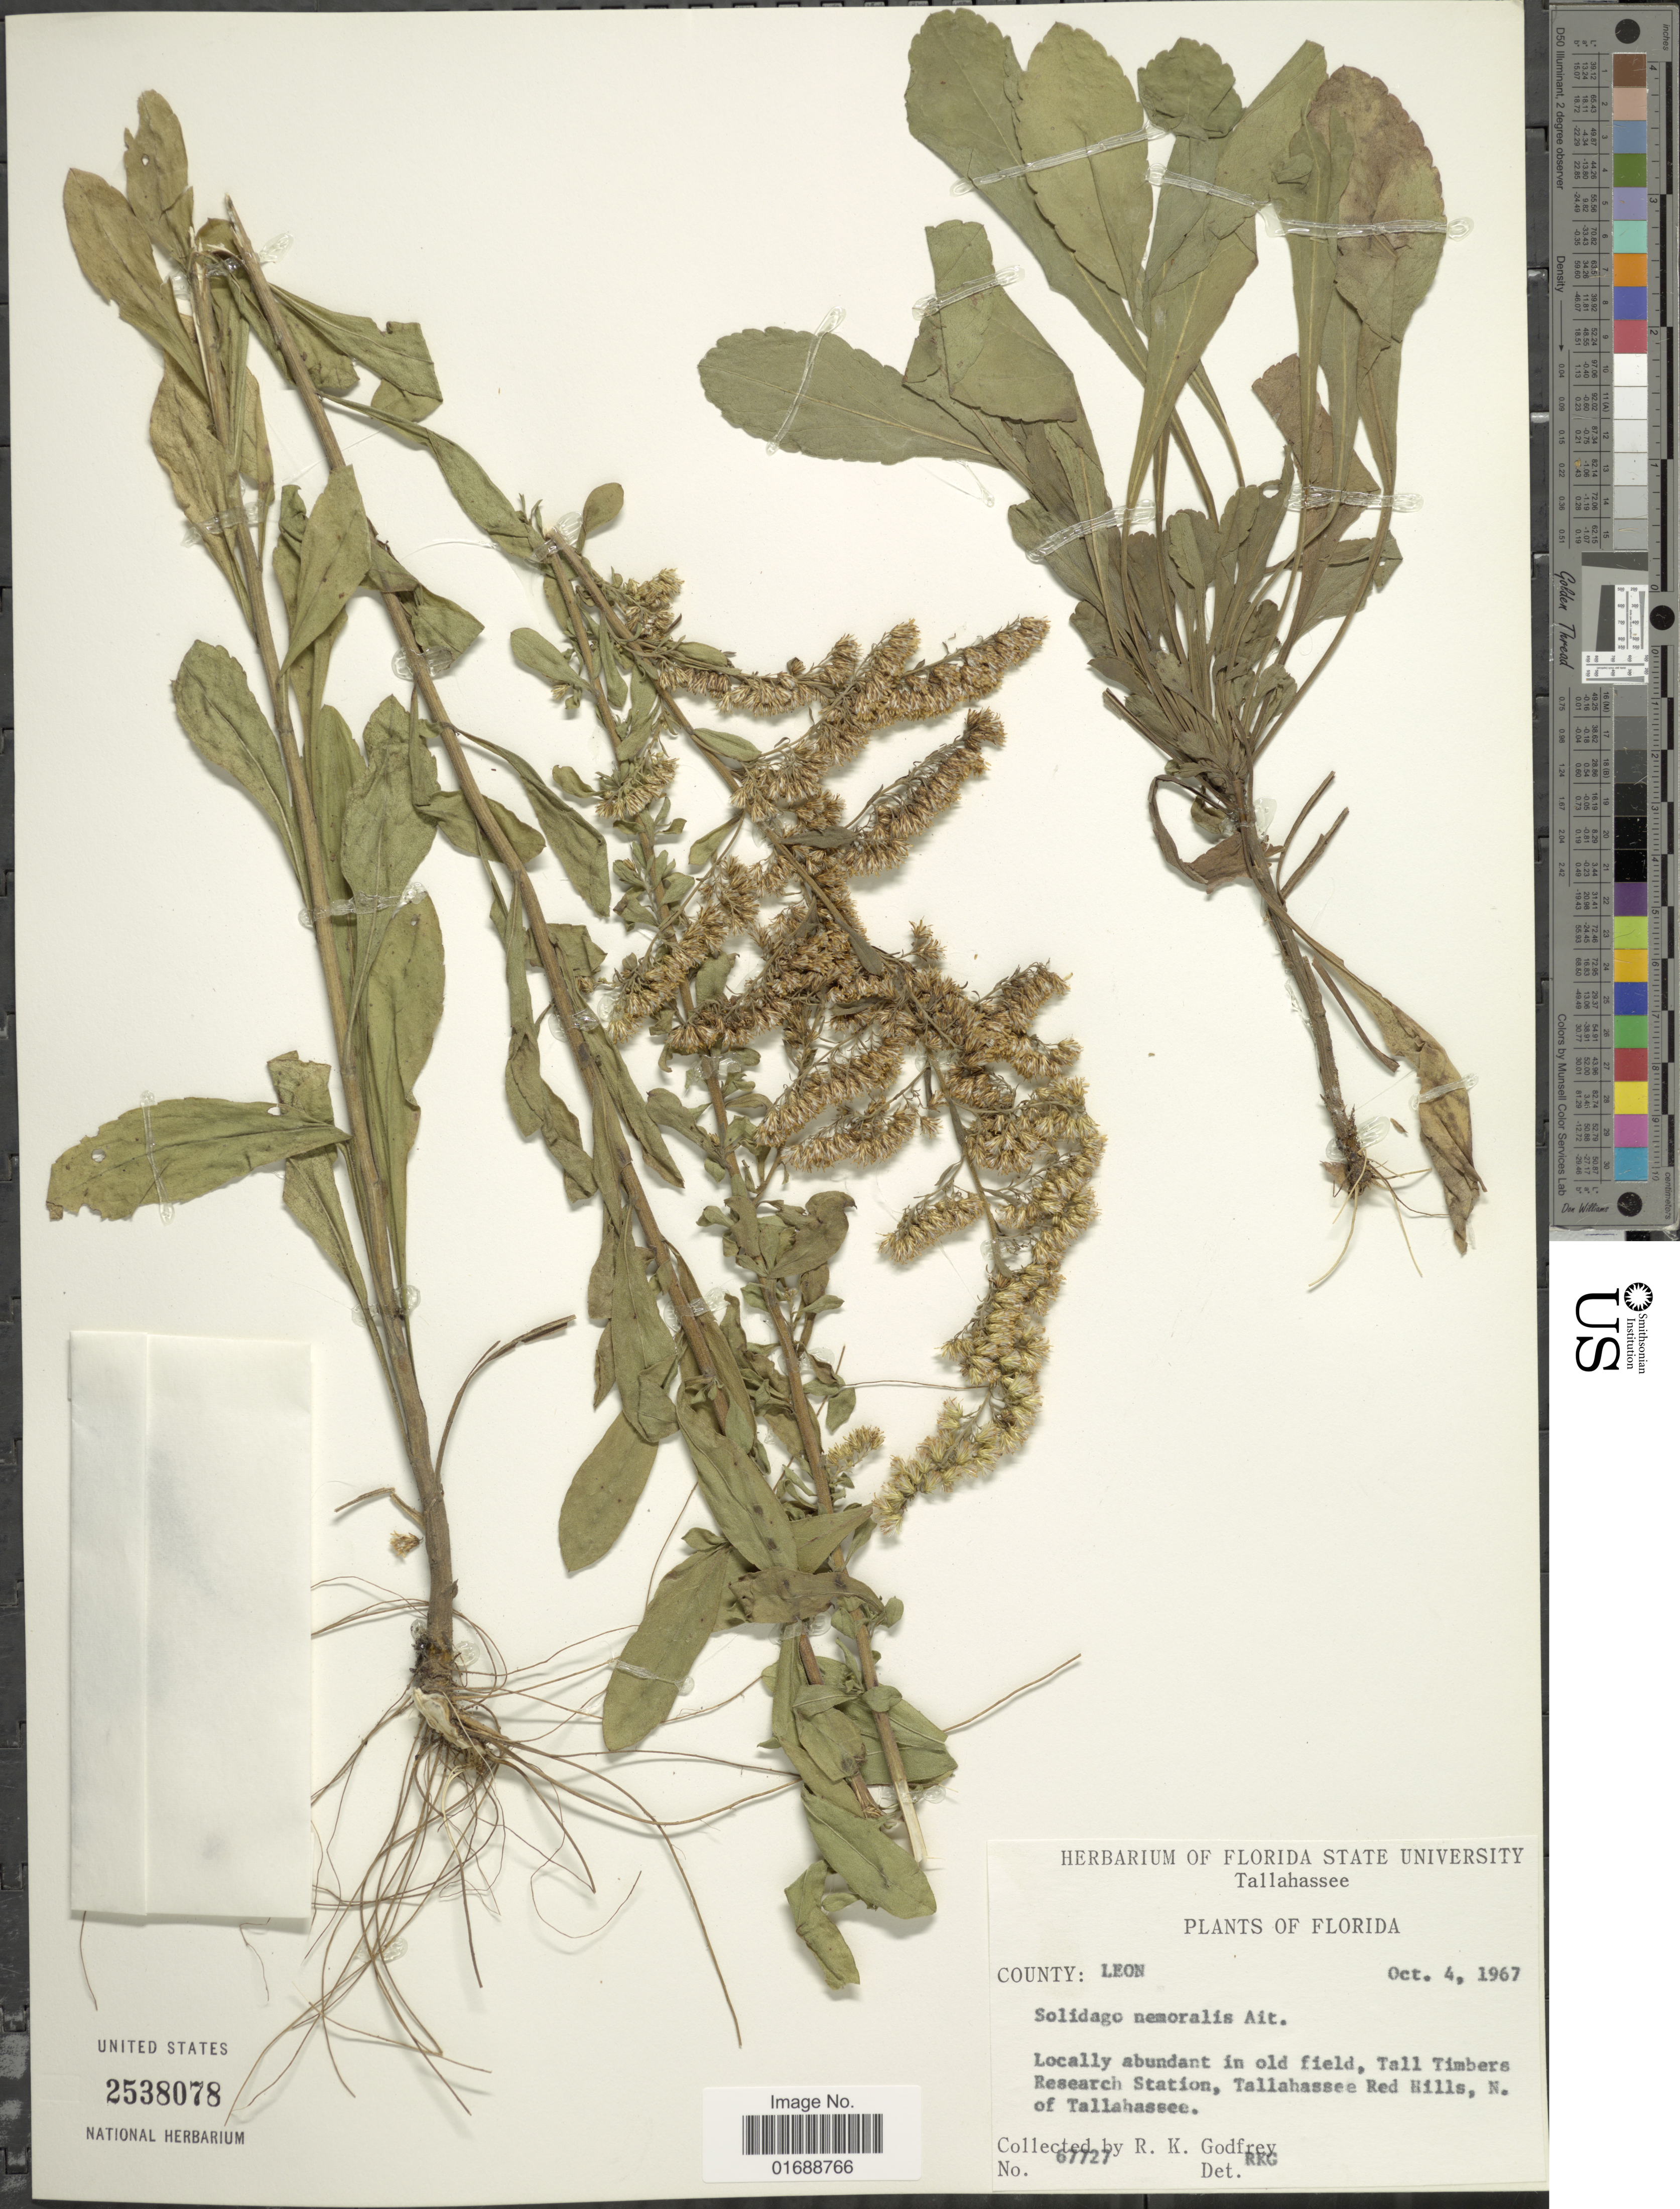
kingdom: Plantae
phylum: Tracheophyta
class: Magnoliopsida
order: Asterales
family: Asteraceae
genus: Solidago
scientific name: Solidago nemoralis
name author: Aiton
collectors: R. K. Godfrey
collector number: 67727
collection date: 1967-10-04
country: United States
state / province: Florida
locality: County: Leon, Tall Timbre Research Station, Tallahassee Red Hills, N. of Tallahassee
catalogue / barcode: US 2538078